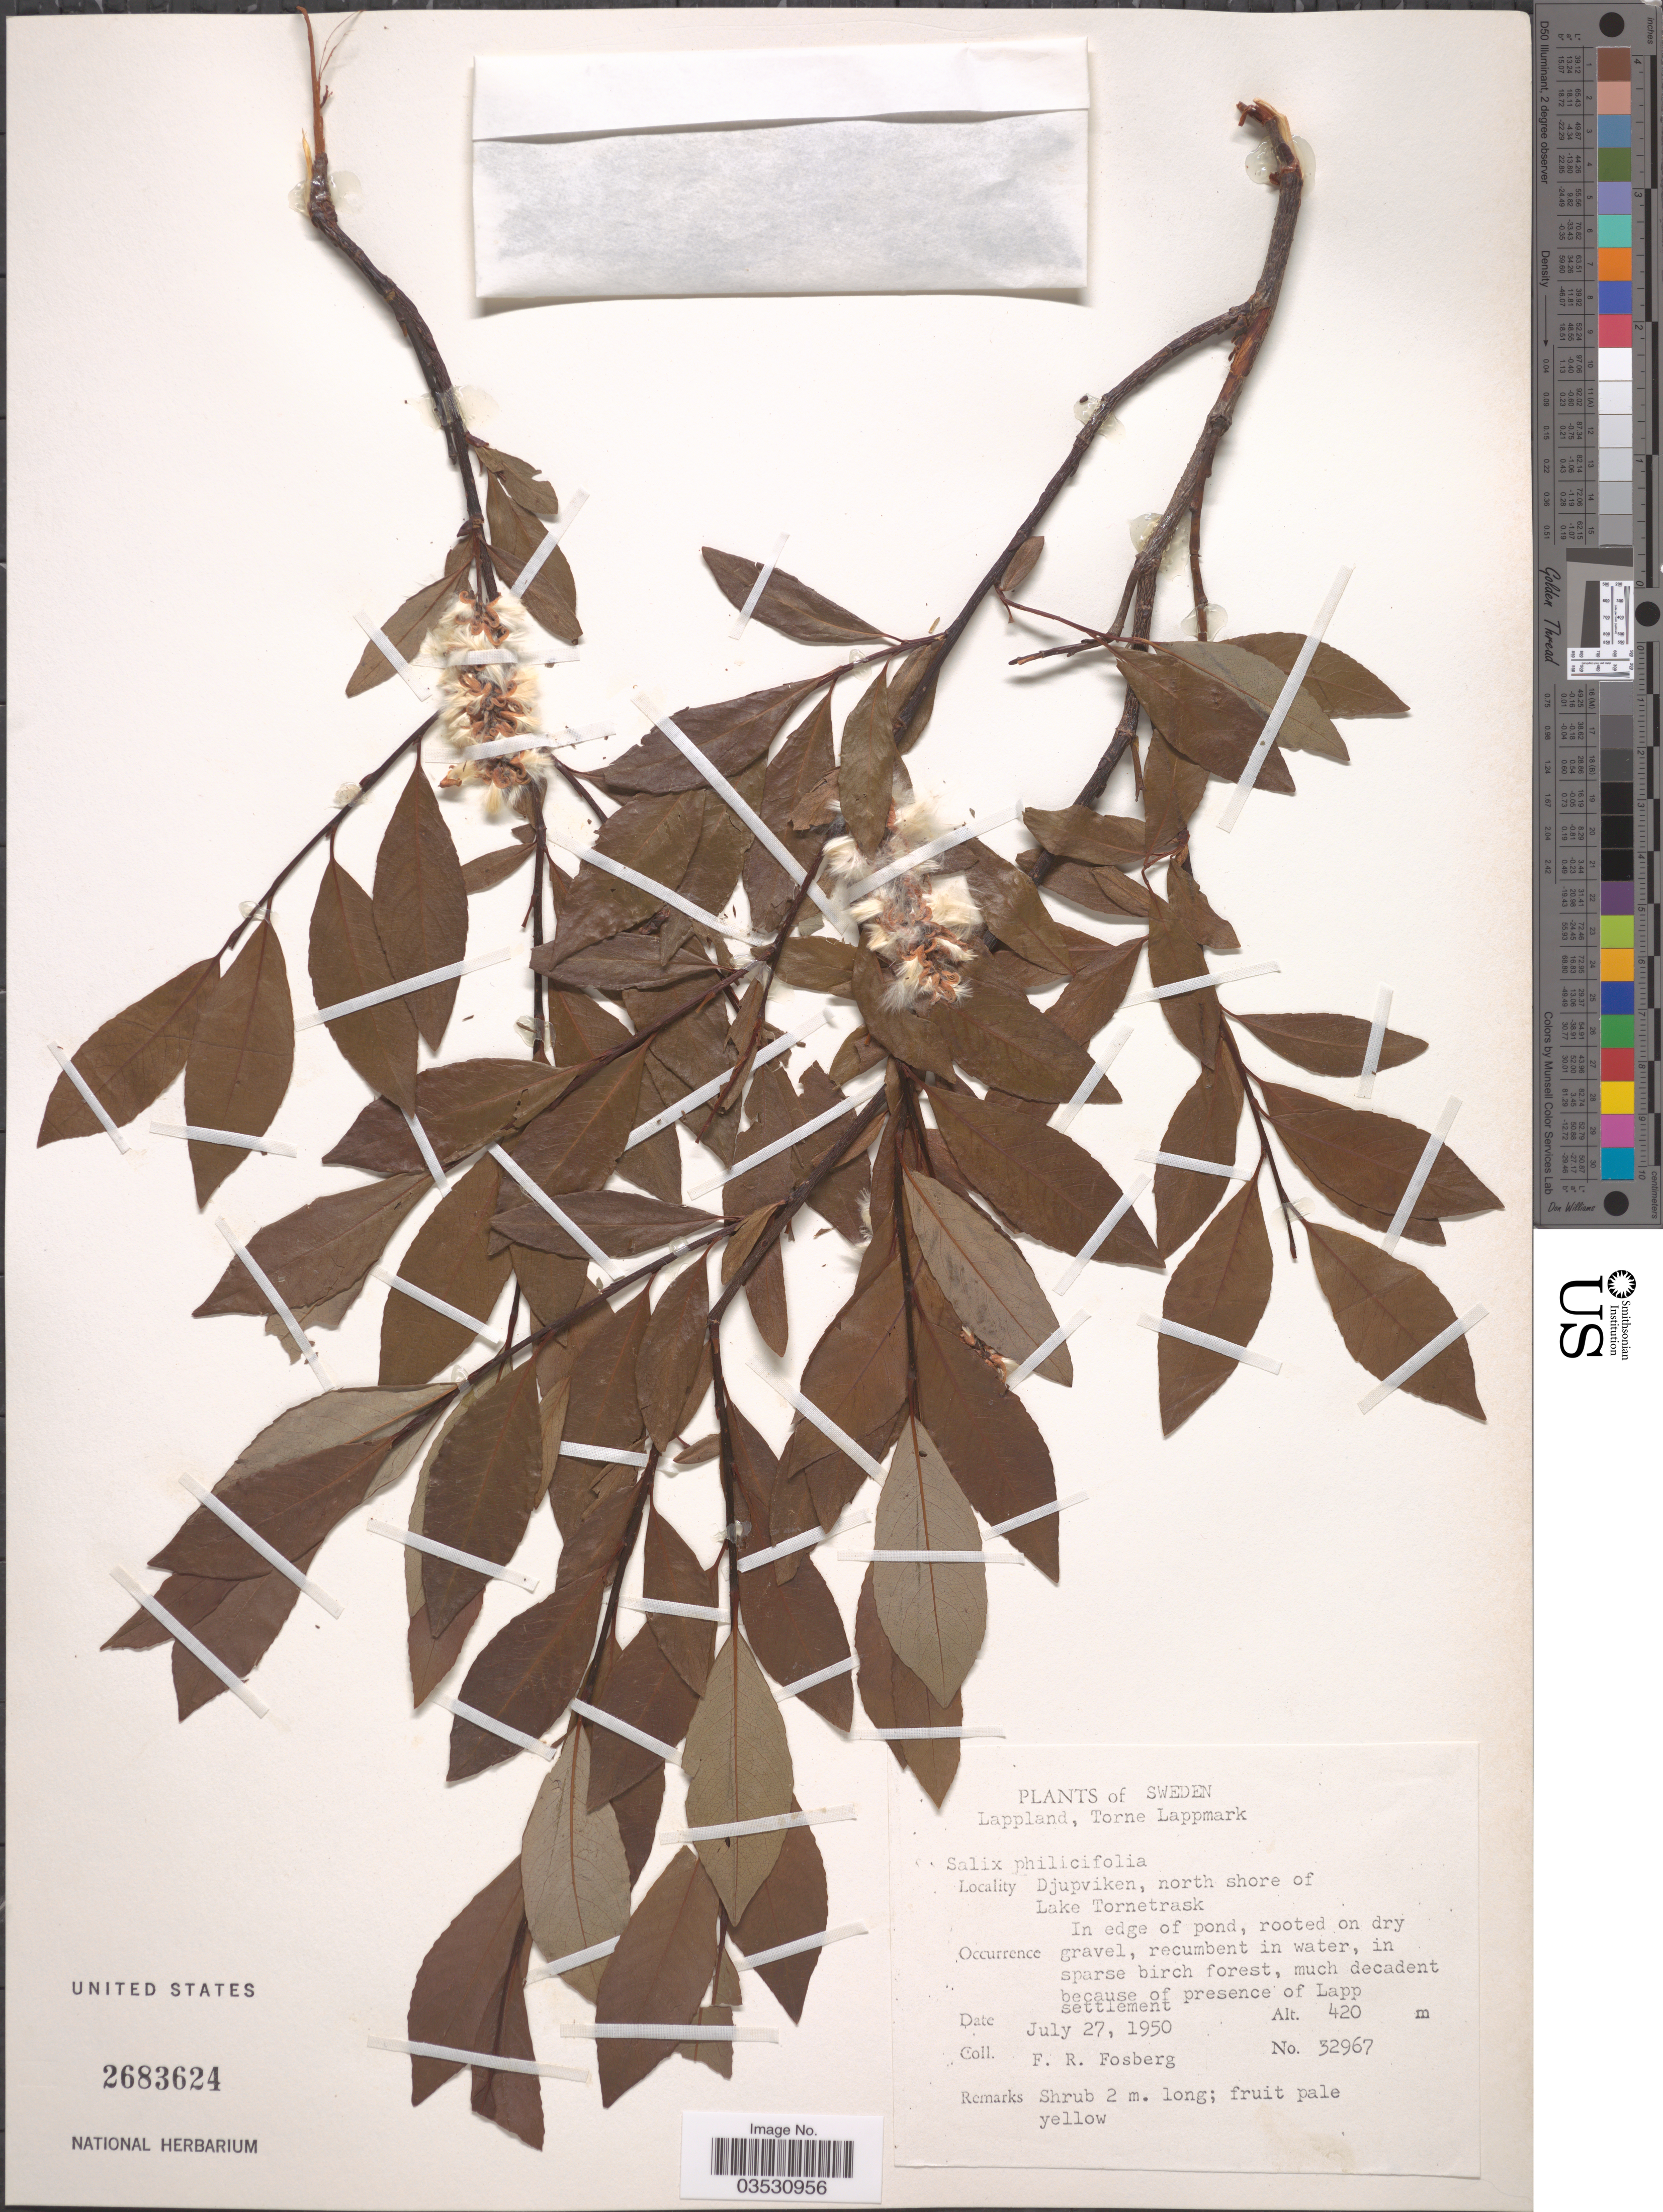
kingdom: Plantae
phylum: Tracheophyta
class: Magnoliopsida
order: Malpighiales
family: Salicaceae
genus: Salix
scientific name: Salix phylicifolia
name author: L.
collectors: F. R. Fosberg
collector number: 32967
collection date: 1950-07-27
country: Sweden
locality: Lappland, Torne Lappmark. Djupviken, north shore of Lake Tornetrask.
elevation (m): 420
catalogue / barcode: US 2683624